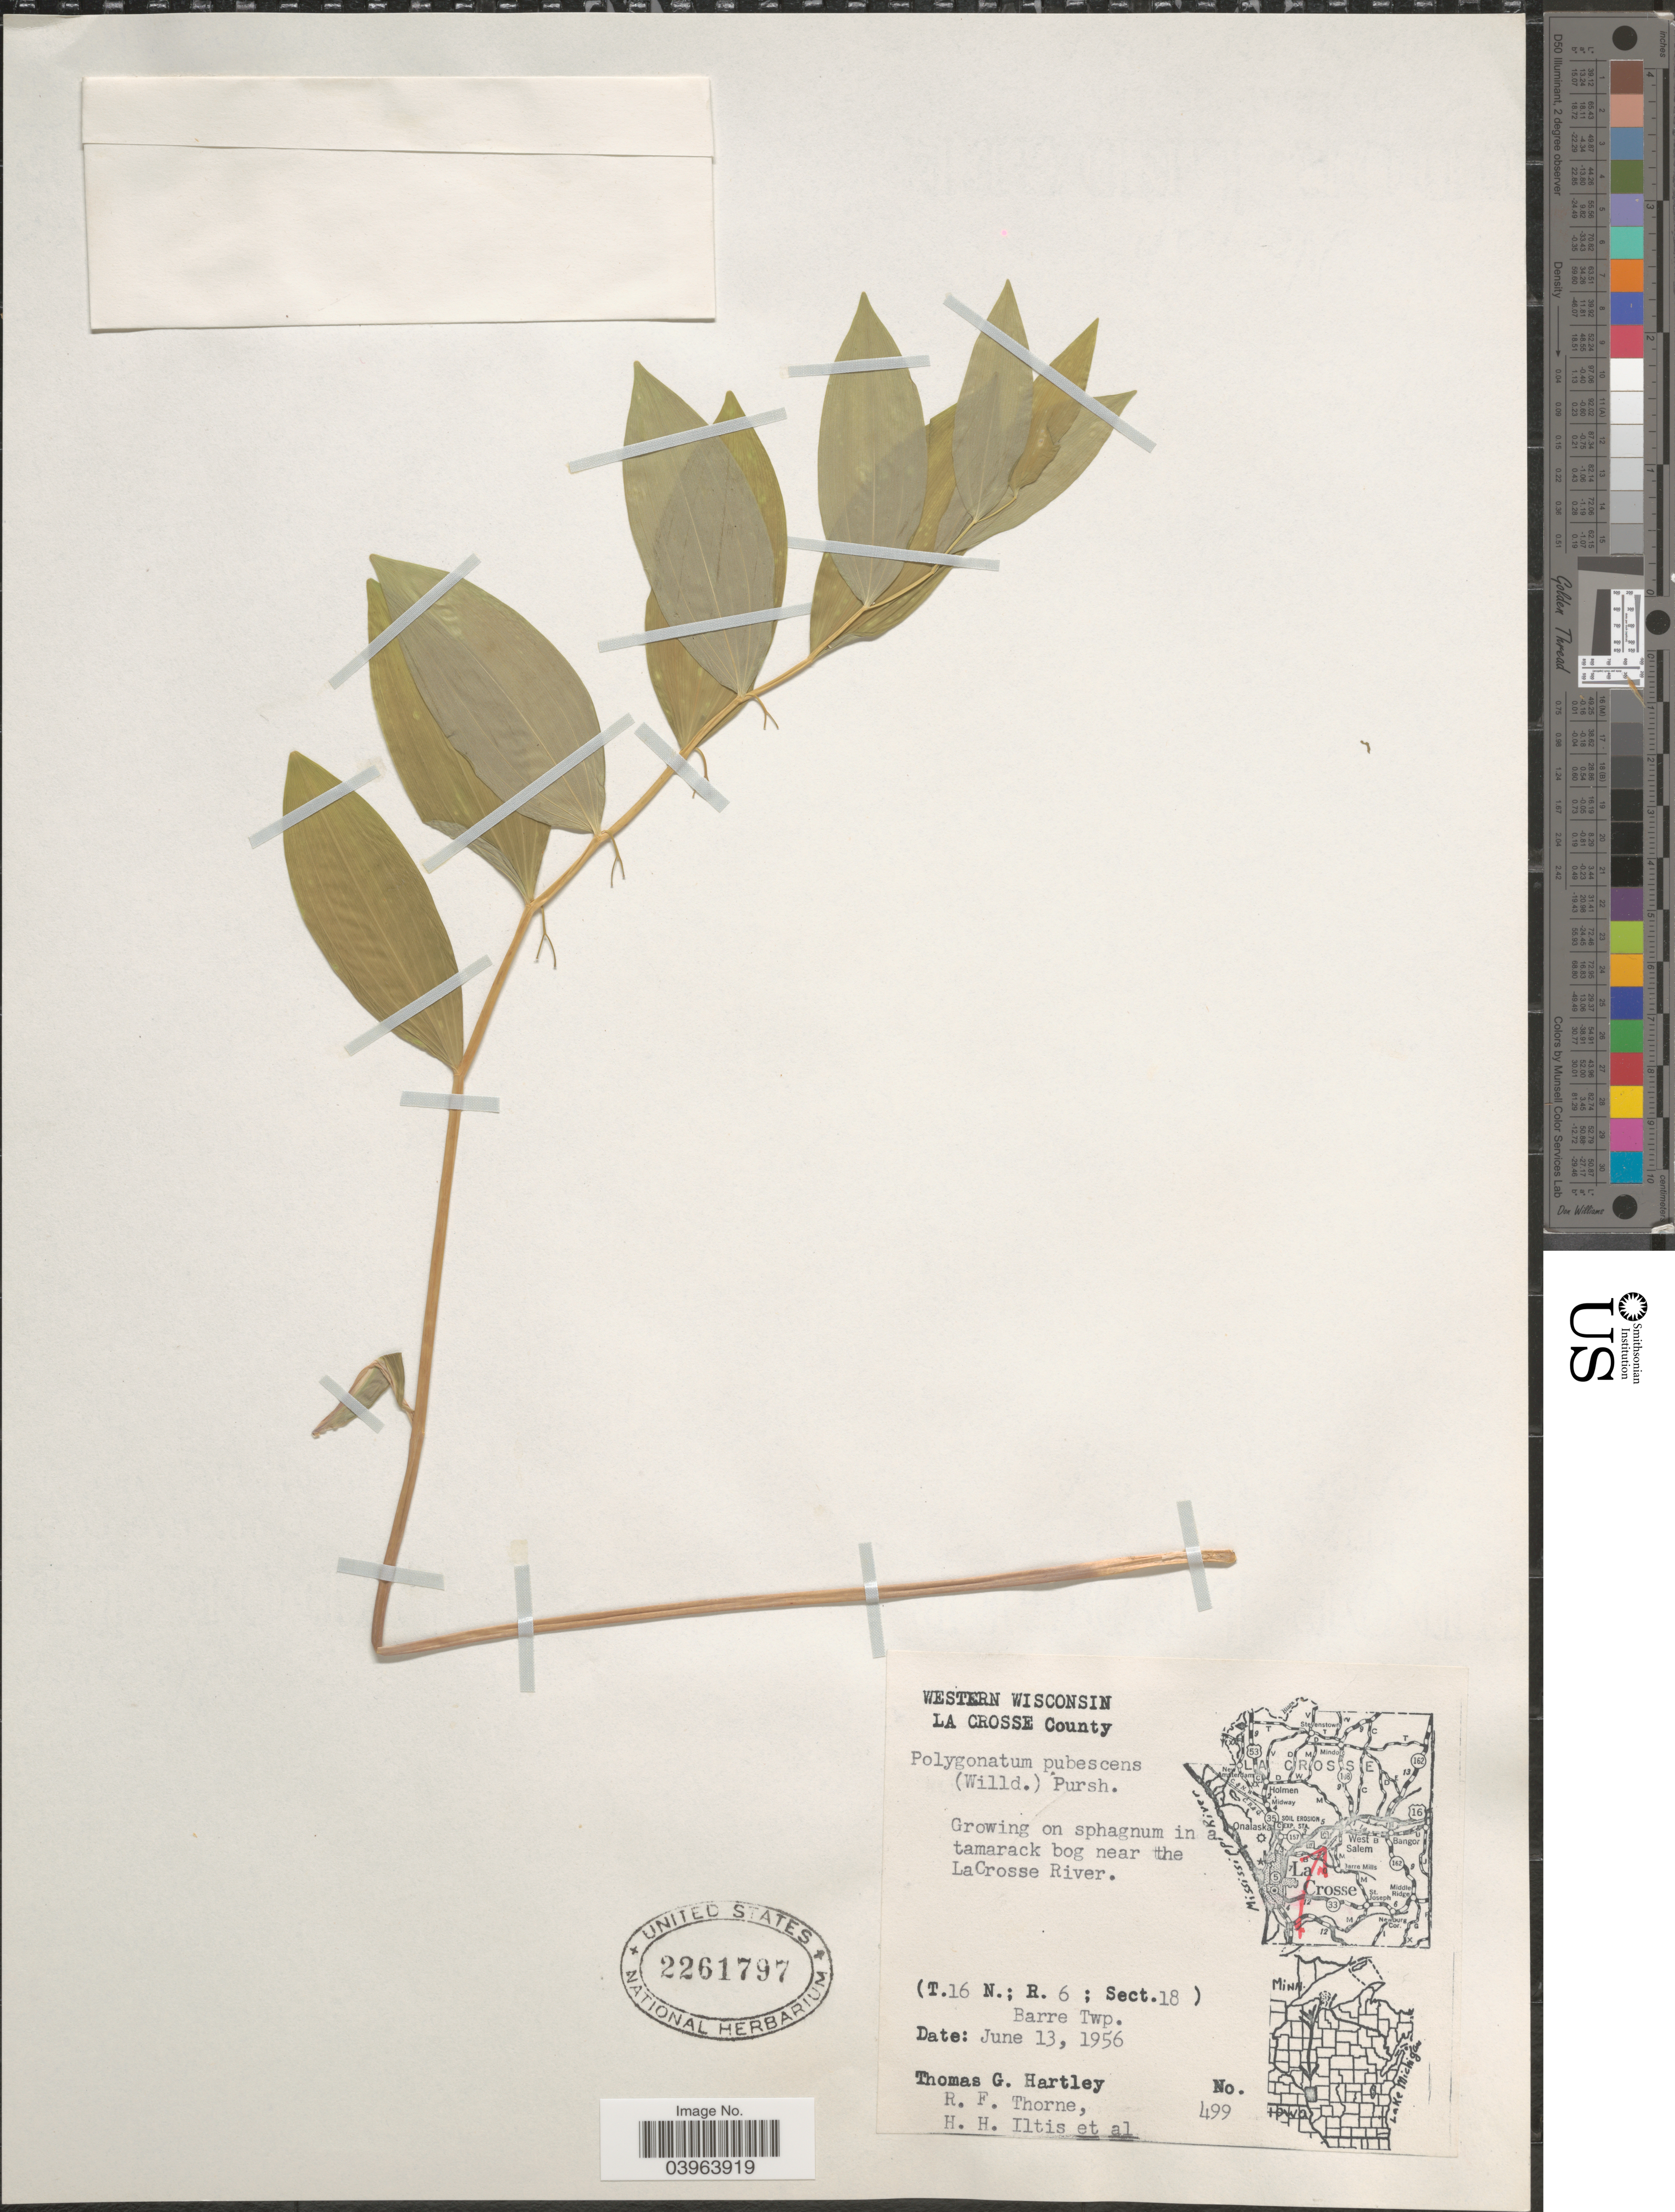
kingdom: Plantae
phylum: Tracheophyta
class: Liliopsida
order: Asparagales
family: Asparagaceae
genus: Polygonatum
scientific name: Polygonatum pubescens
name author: (Willd.) Pursh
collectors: T. G. Hartley, R. Thorne, H. H. Iltis & et al.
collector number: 499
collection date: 1956-06-13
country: United States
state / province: Wisconsin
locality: Western Wisconsin. La Crosse County. Growing on sphagnum in a tamarack bog near the La Crosse River. (T.16 N.; R. 6; Sect. 18) Barre Twp.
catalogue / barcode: US 2261797